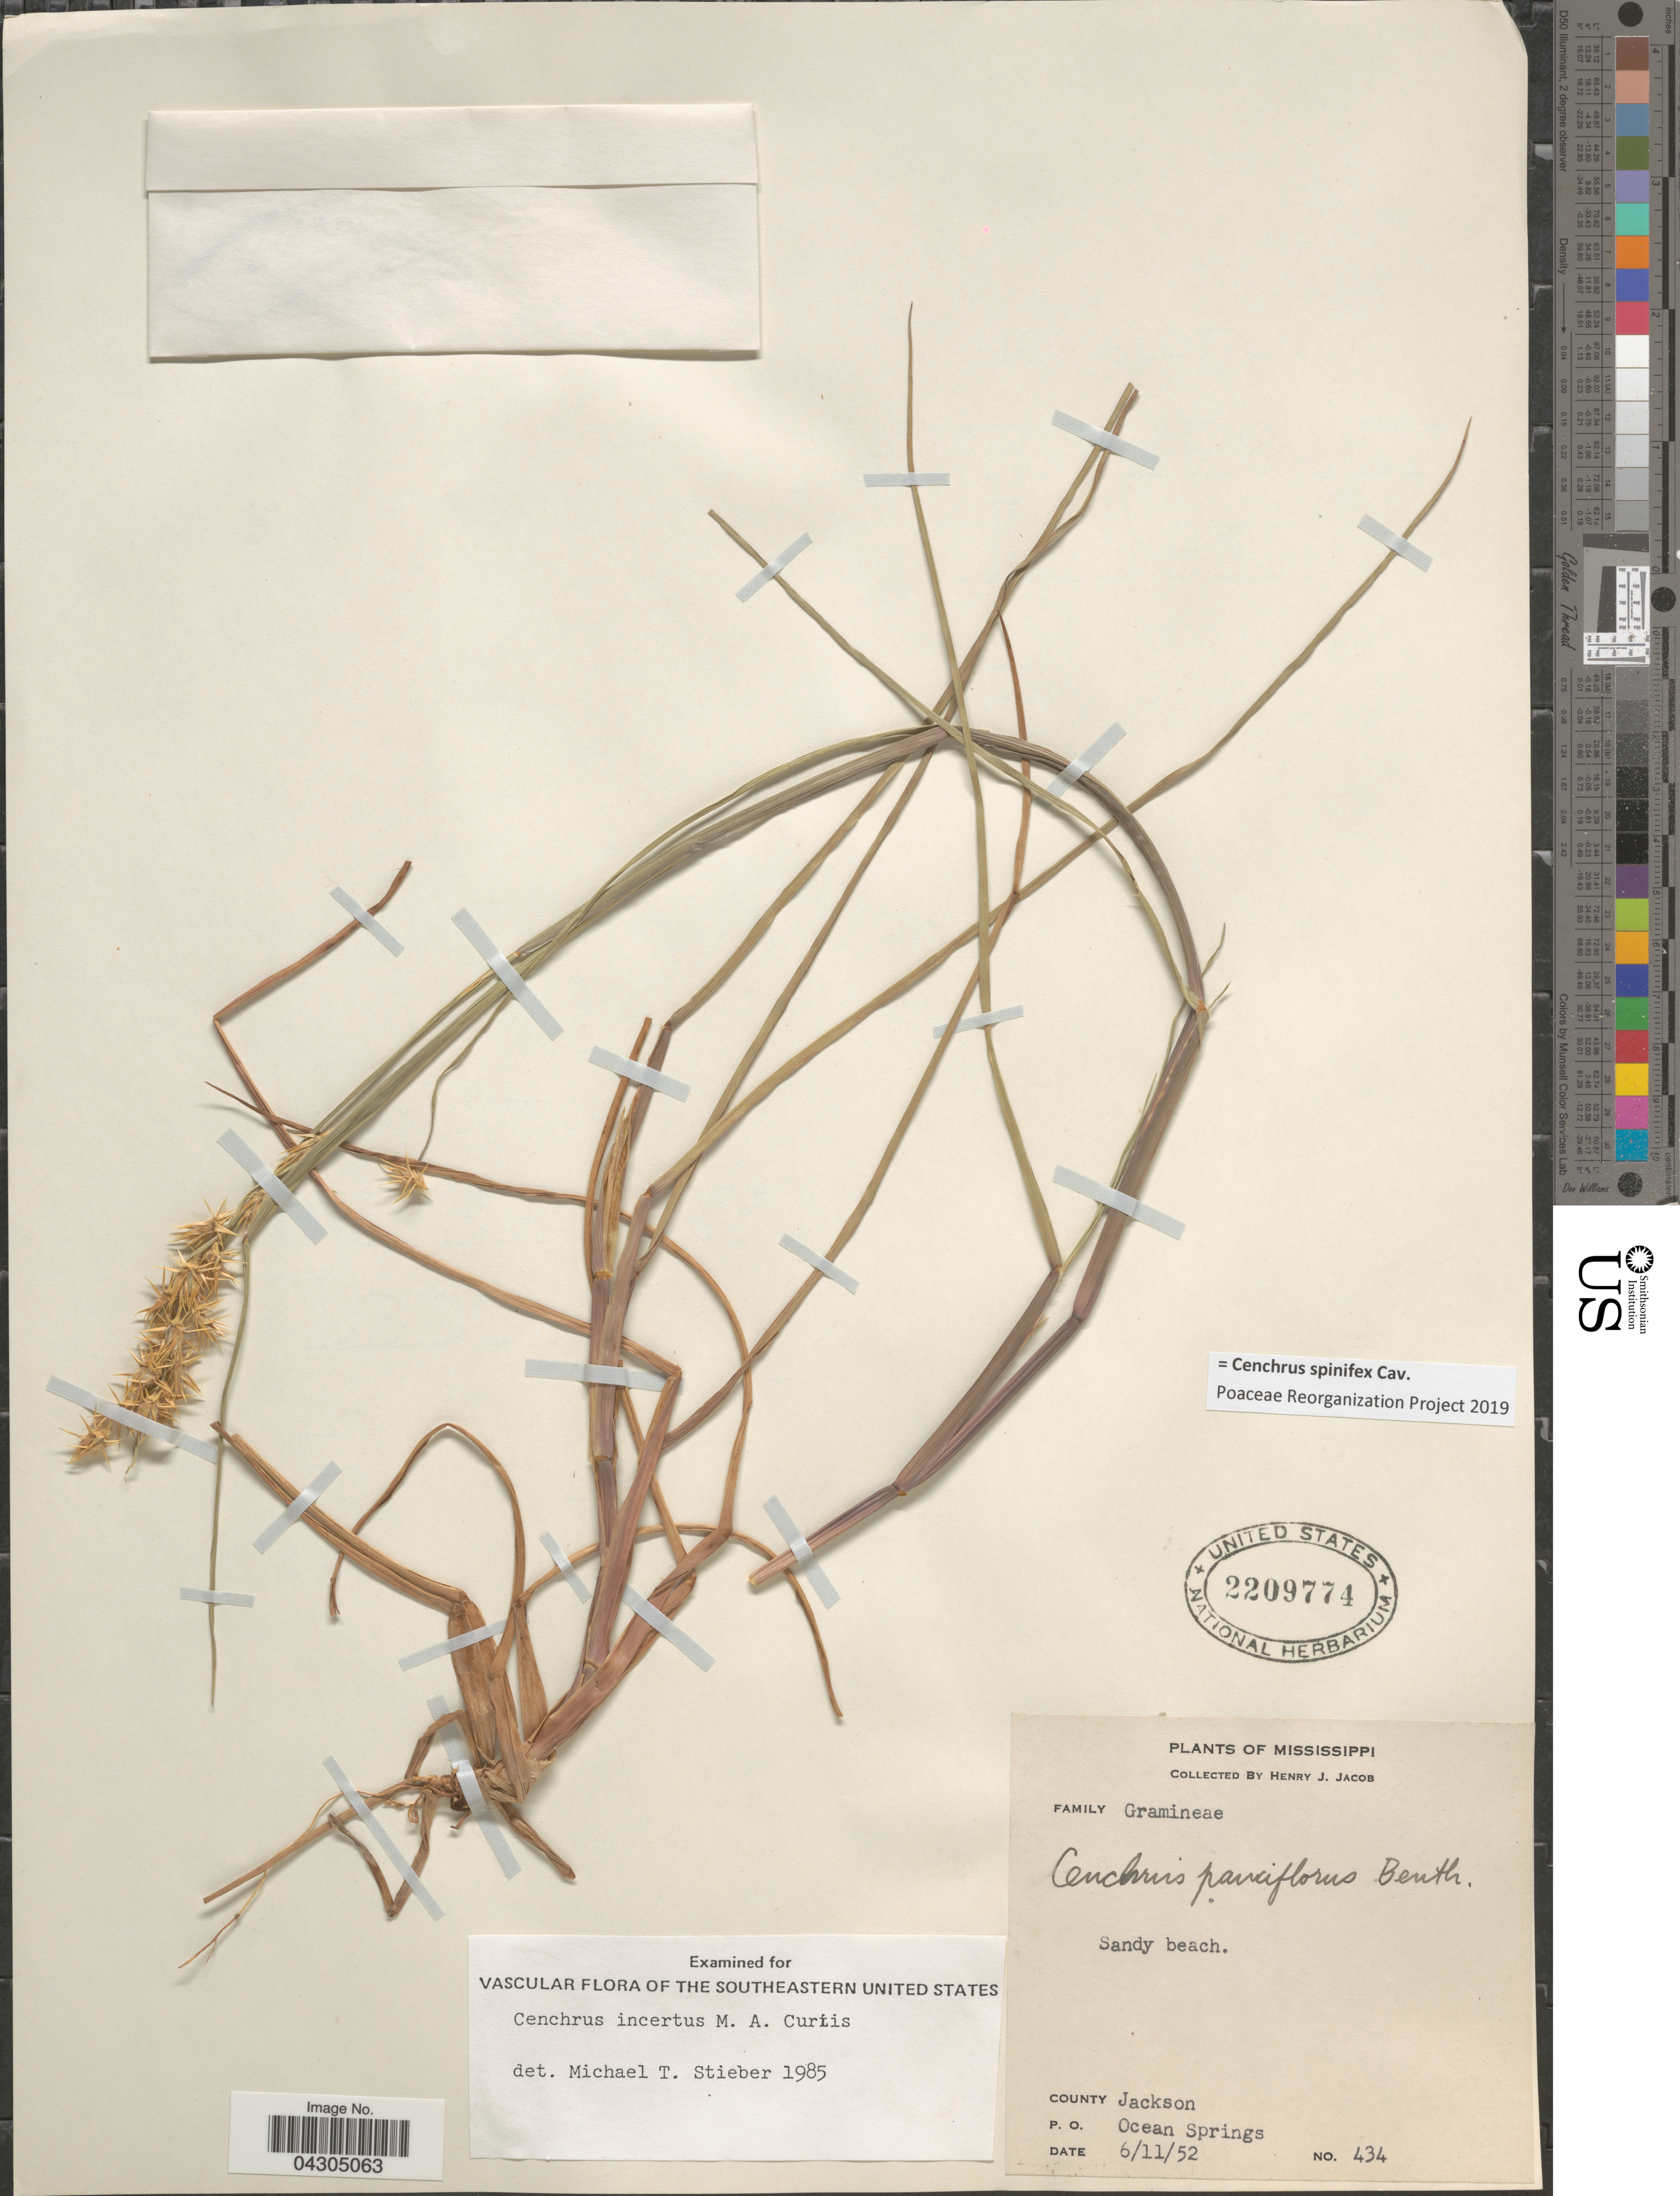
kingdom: Plantae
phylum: Tracheophyta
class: Liliopsida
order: Poales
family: Poaceae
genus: Cenchrus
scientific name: Cenchrus spinifex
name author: Cav.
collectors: H. Jacob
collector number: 434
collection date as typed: Transcribed d/m/y: 11/6/52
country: United States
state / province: Mississippi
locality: Sandy beach. County Jackson. P. O. Ocean Springs.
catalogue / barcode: US 2209774